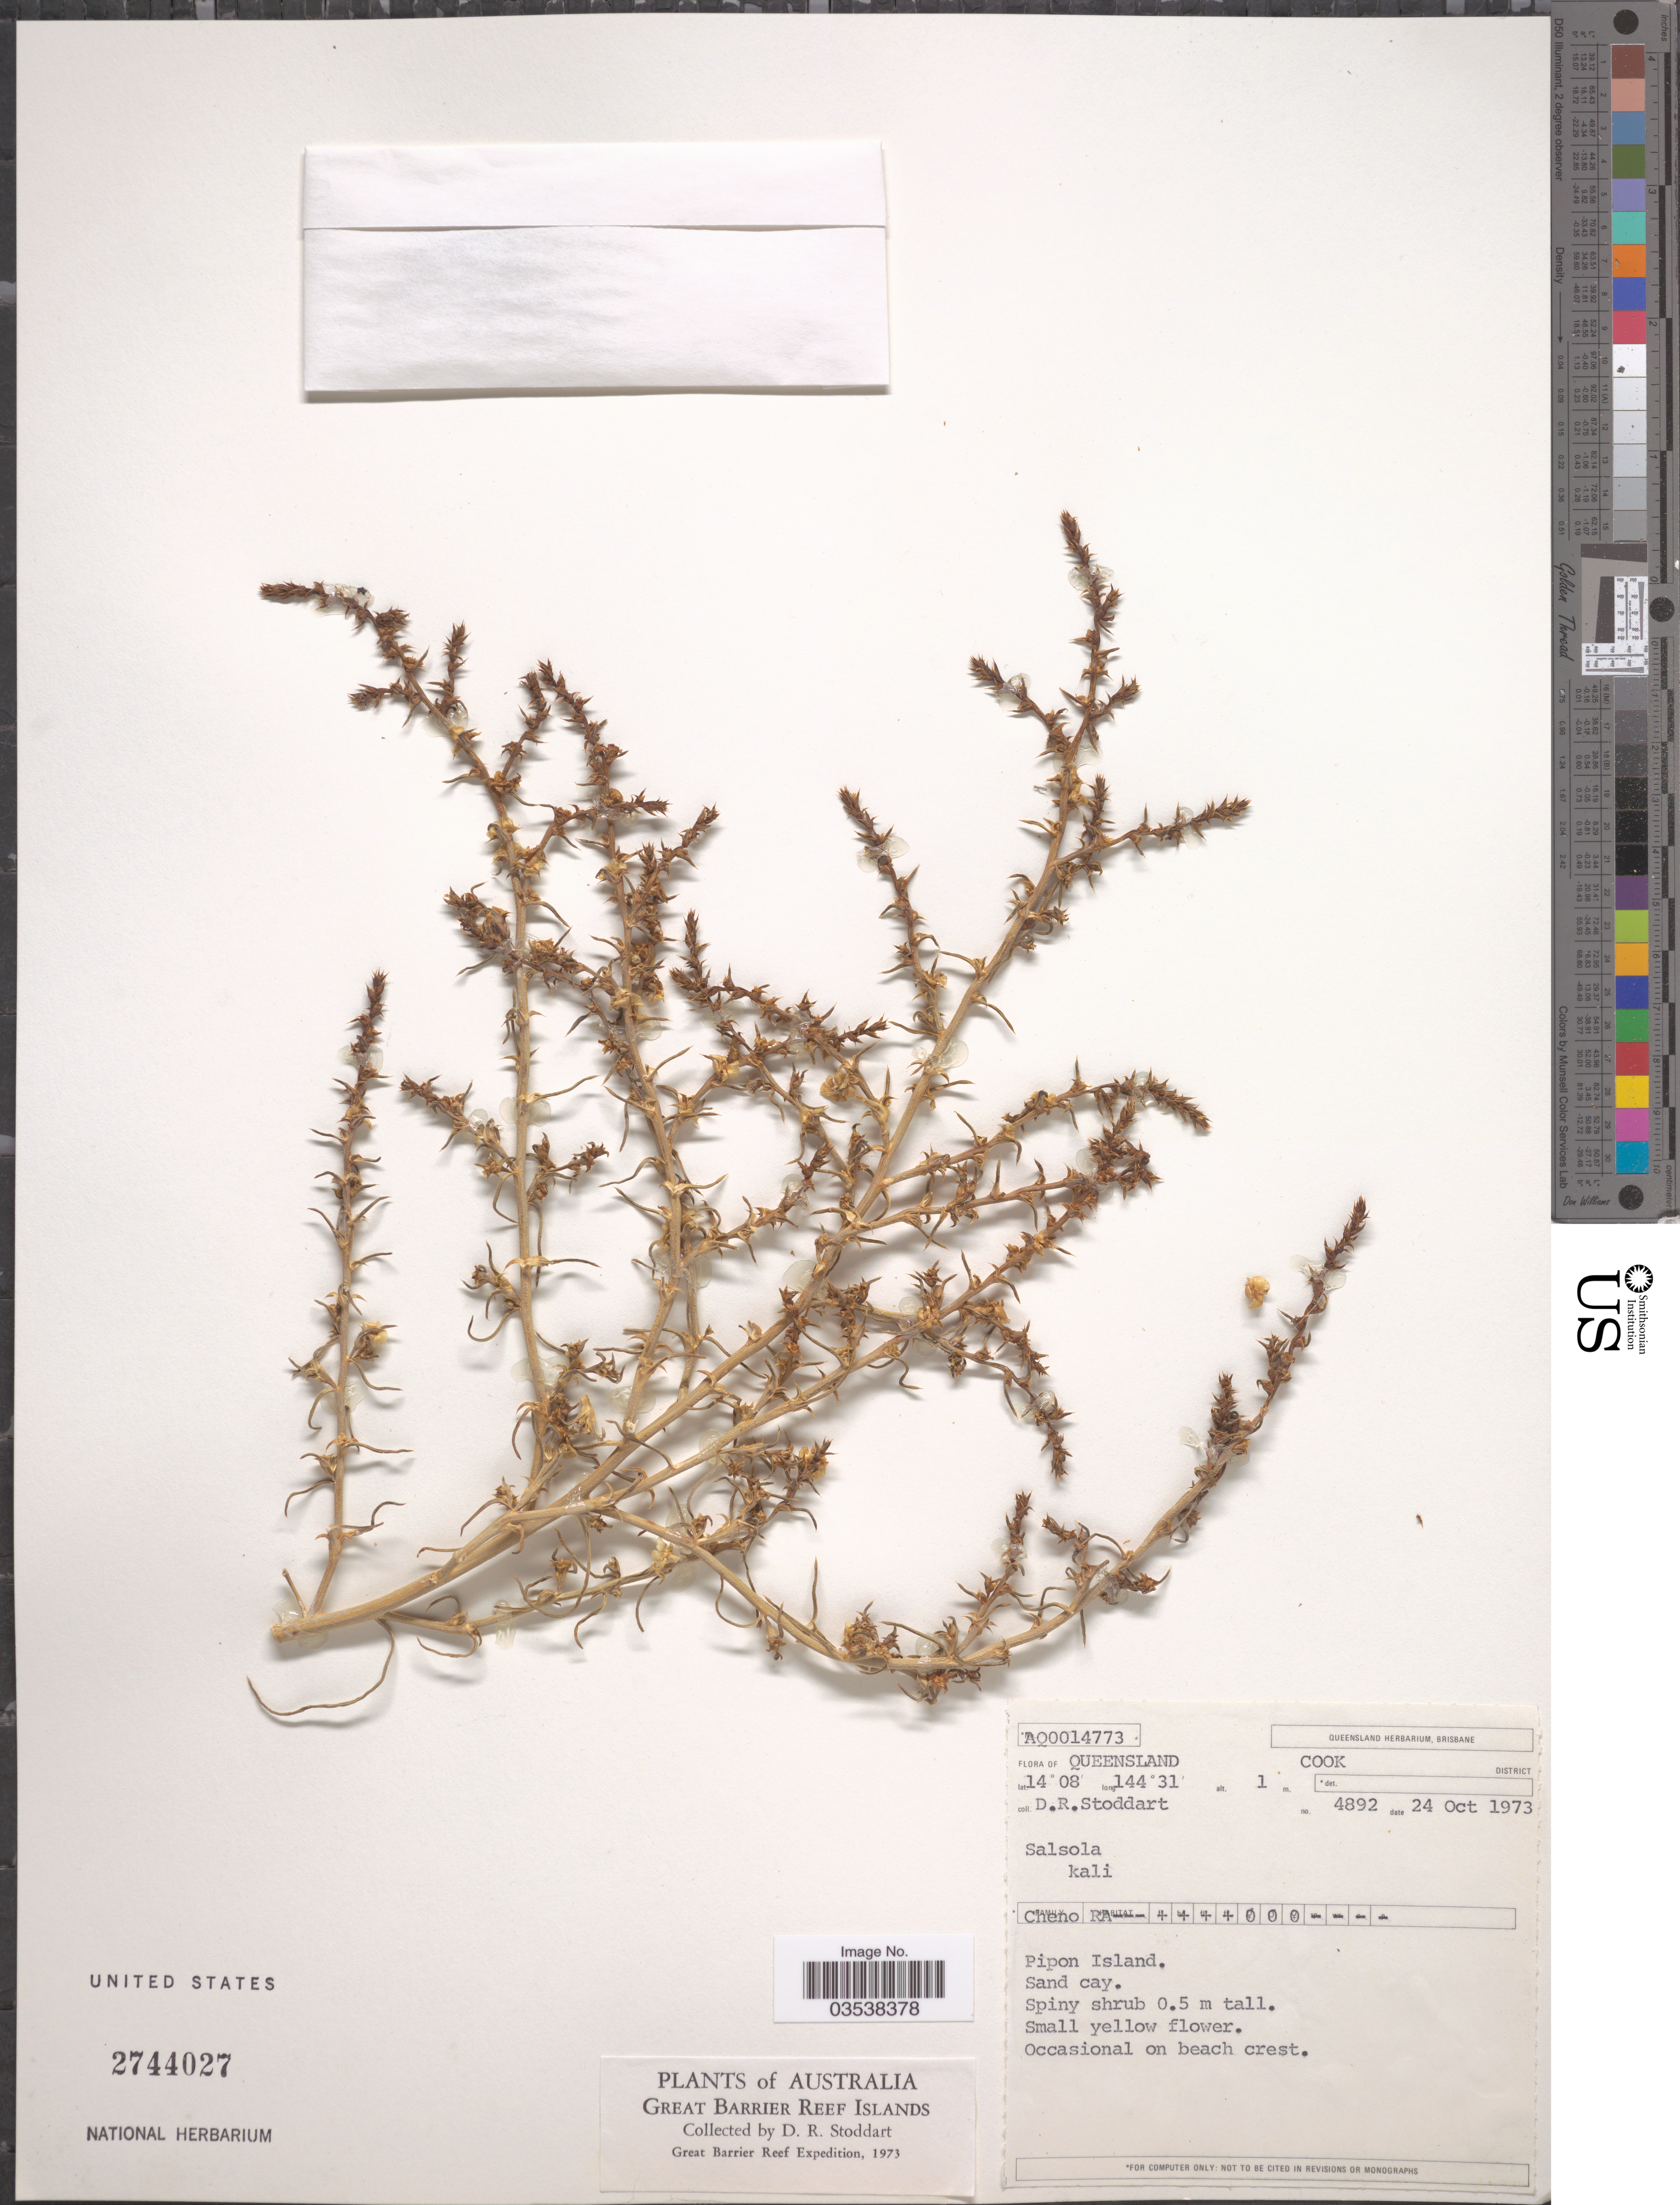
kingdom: Plantae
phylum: Tracheophyta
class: Magnoliopsida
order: Caryophyllales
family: Amaranthaceae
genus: Salsola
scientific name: Salsola kali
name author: L.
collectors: D. R. Stoddart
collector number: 4892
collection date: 1973-10-24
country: Australia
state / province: Queensland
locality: Cook District. Pipon Island. Great Barrier Reef Islands.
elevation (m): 1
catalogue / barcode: US 2744027